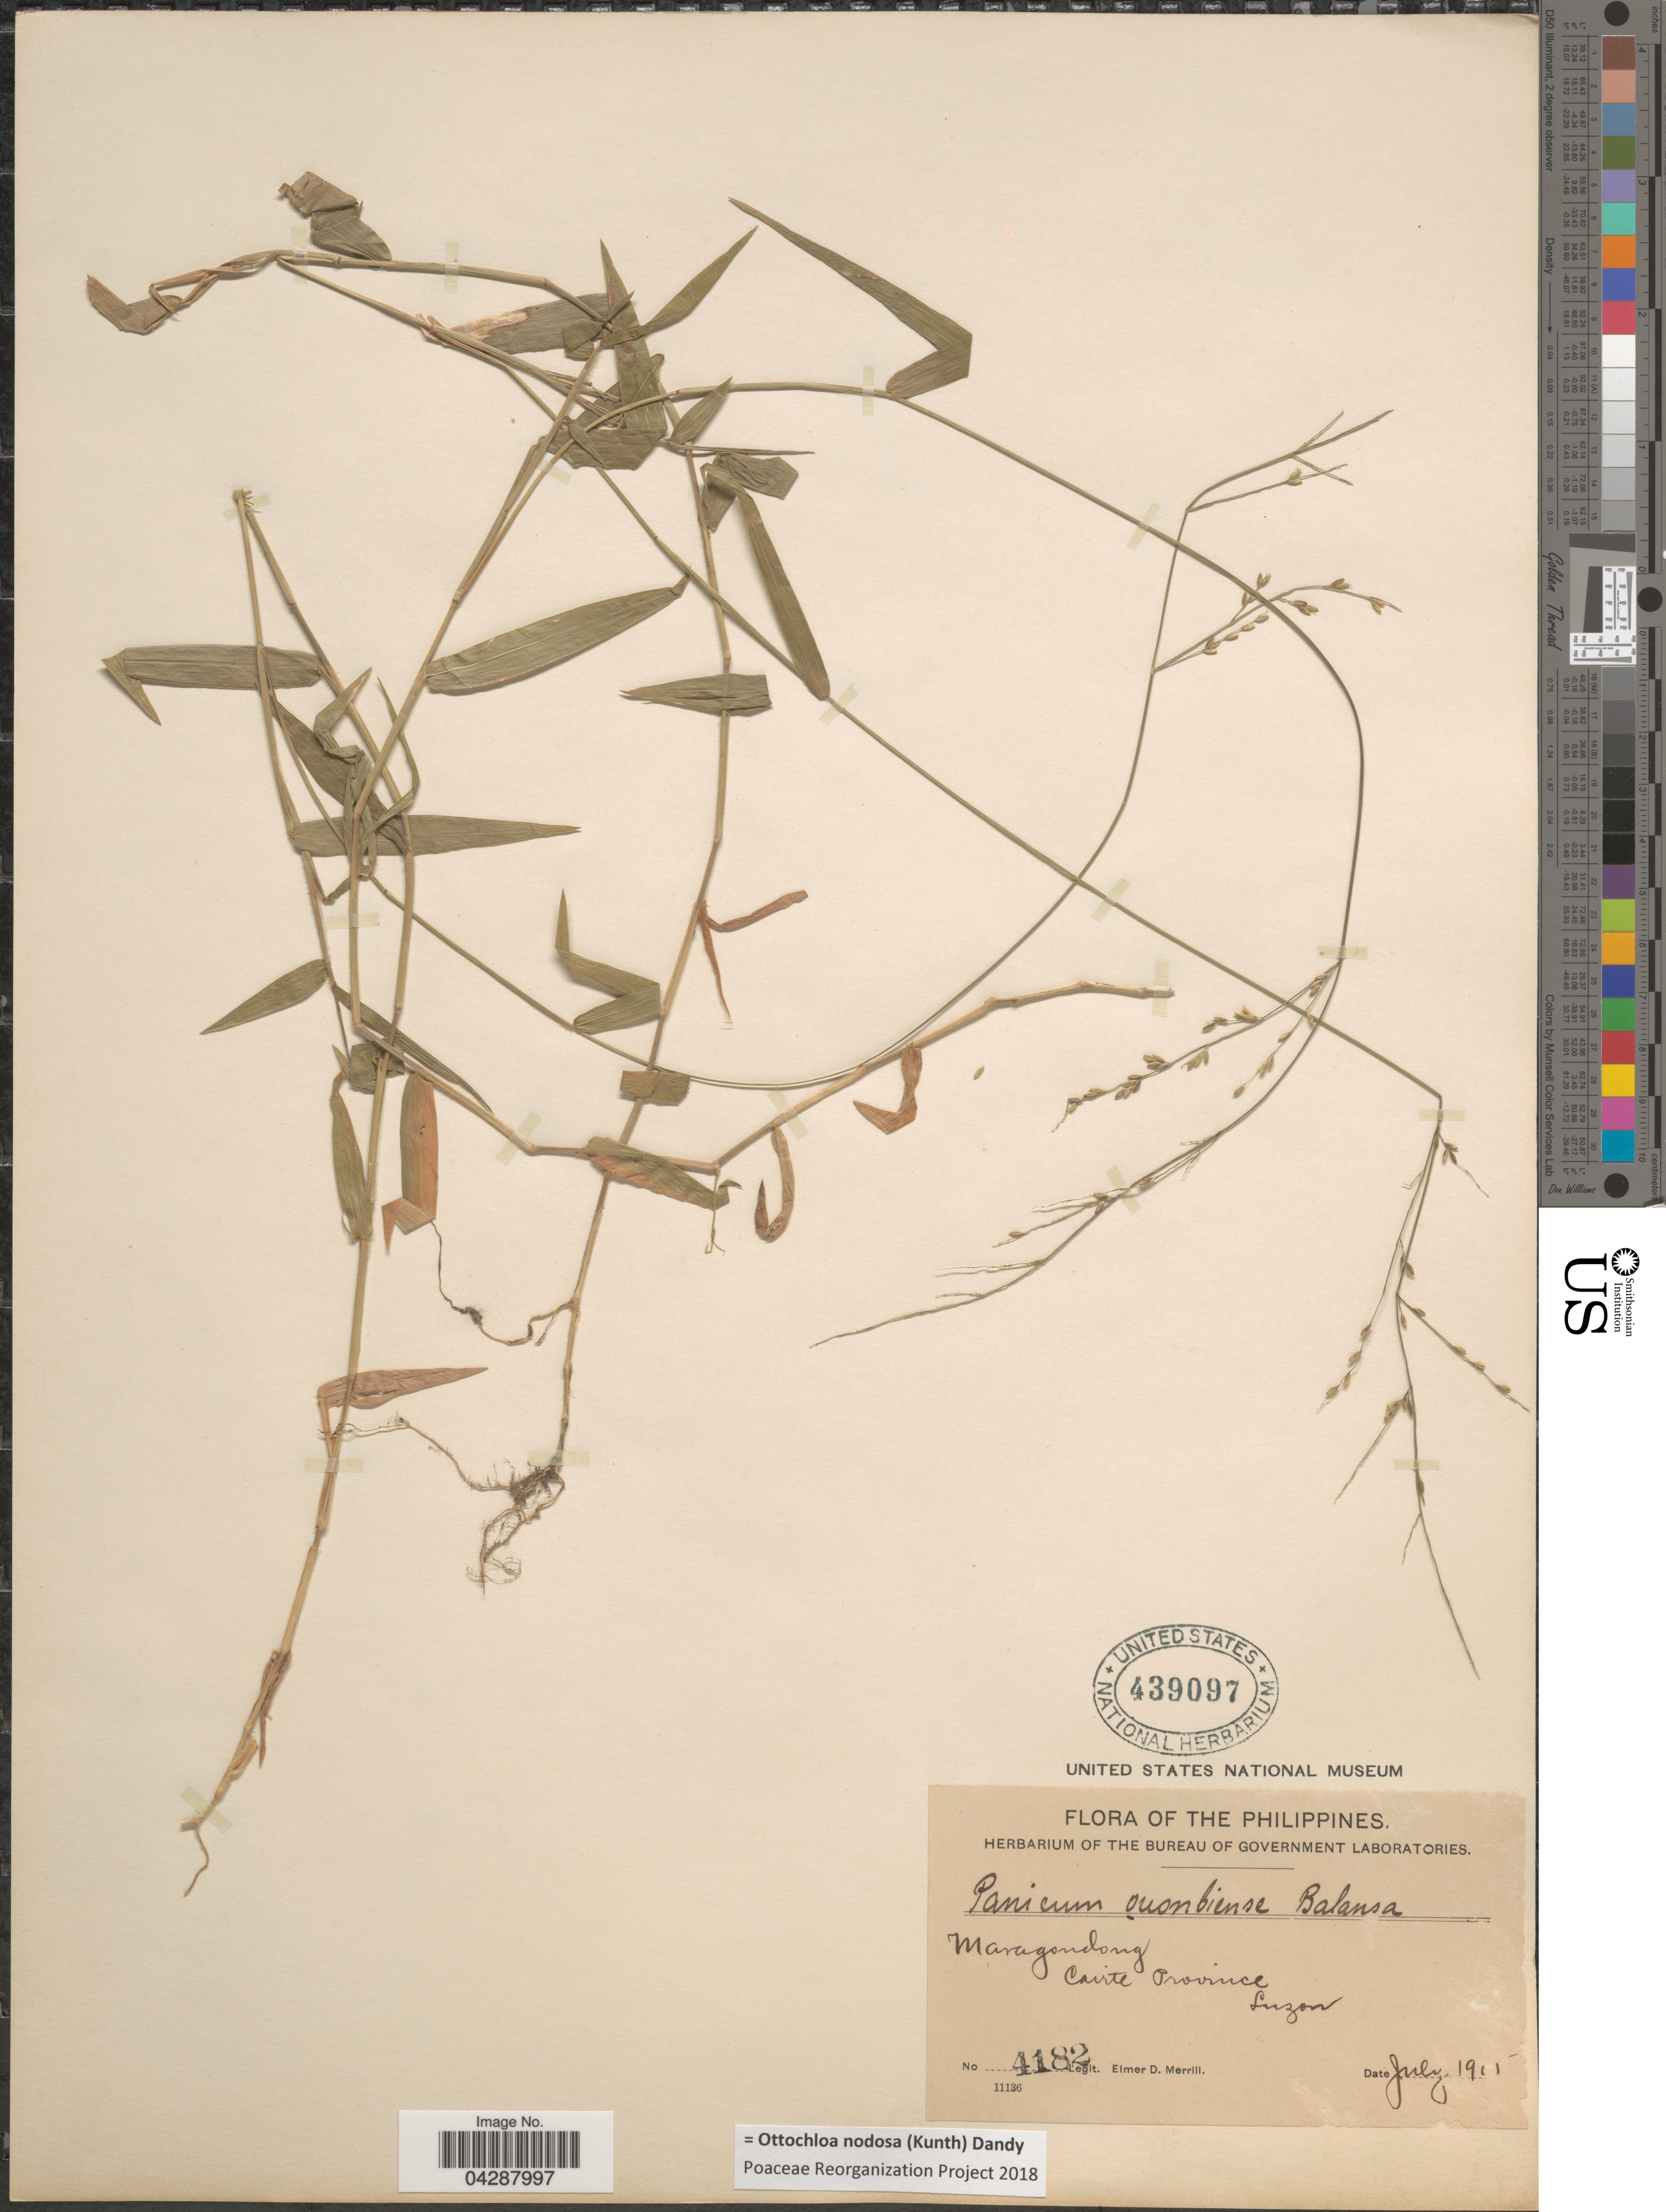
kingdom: Plantae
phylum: Tracheophyta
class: Liliopsida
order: Poales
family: Poaceae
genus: Ottochloa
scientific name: Ottochloa nodosa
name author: (Kunth) Dandy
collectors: E. D. Merrill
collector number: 4182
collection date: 1915-07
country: Philippines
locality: Maragondong. Cairte Province. Luzon.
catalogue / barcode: US 439097